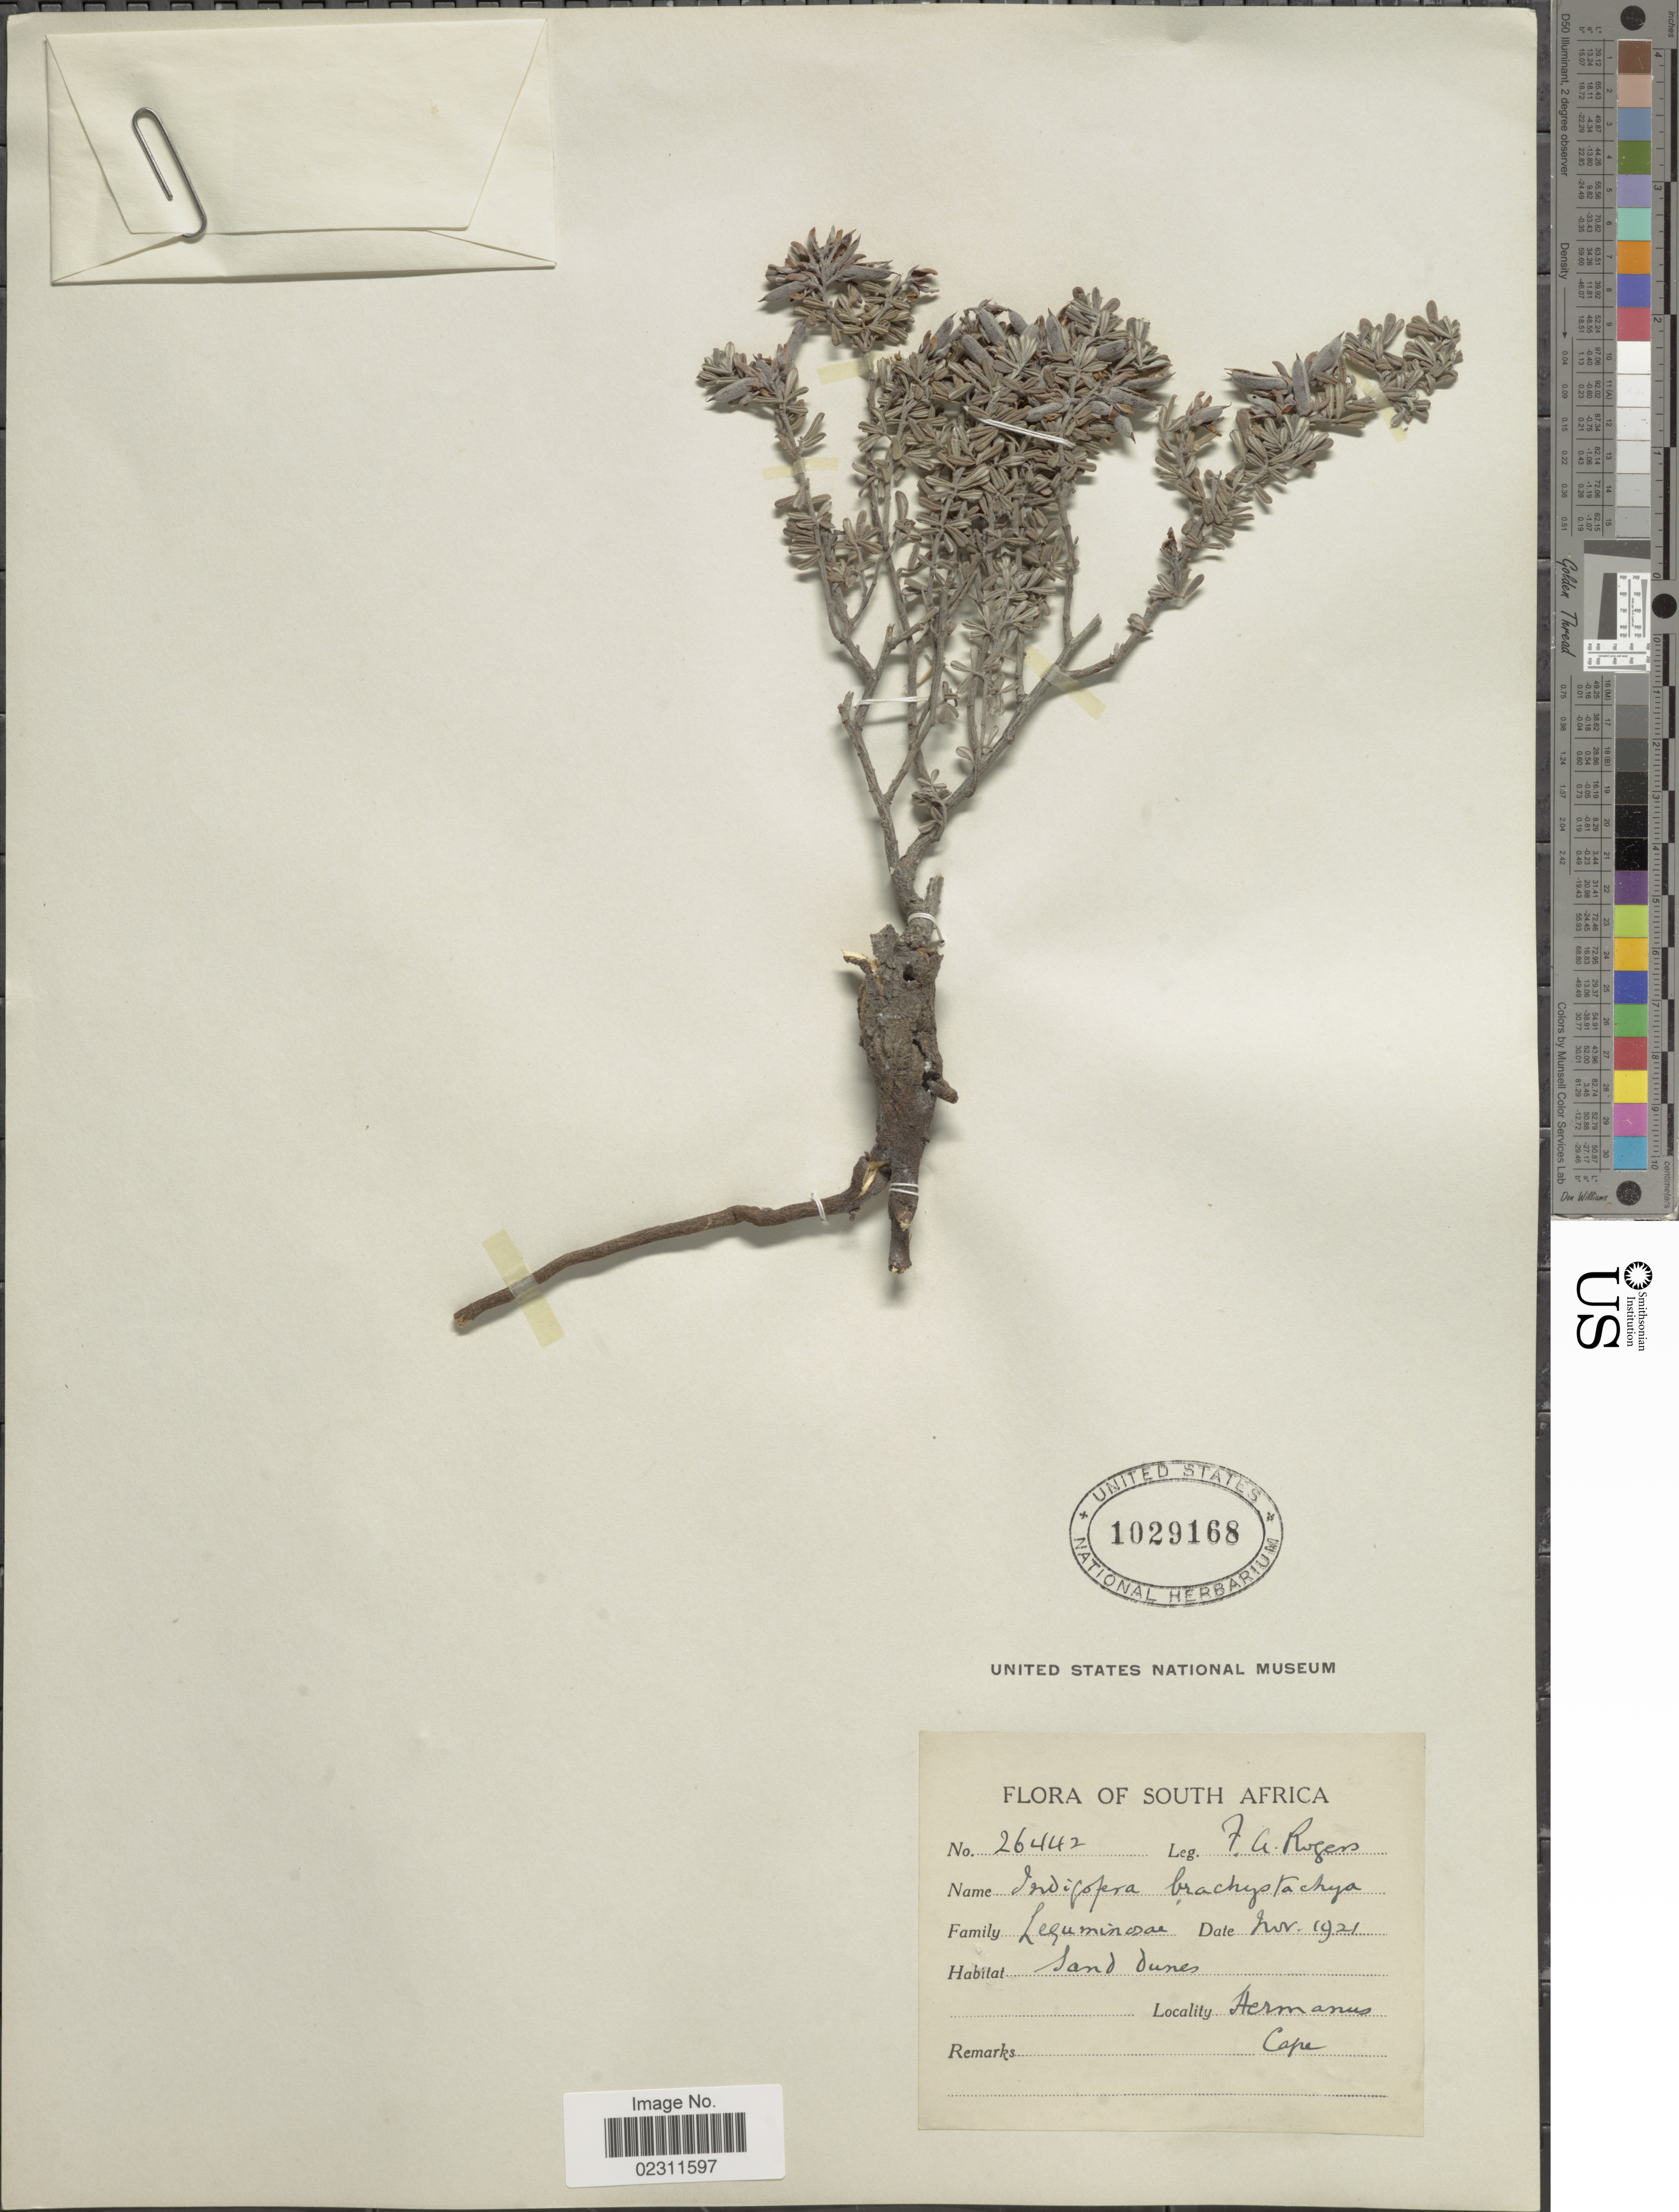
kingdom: Plantae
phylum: Tracheophyta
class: Magnoliopsida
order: Fabales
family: Fabaceae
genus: Indigofera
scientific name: Indigofera brachystachya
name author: (DC.) E. Mey.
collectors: F. A. Rogers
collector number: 26442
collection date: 1921-11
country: South Africa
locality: Hermanus Cape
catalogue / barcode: US 1029168